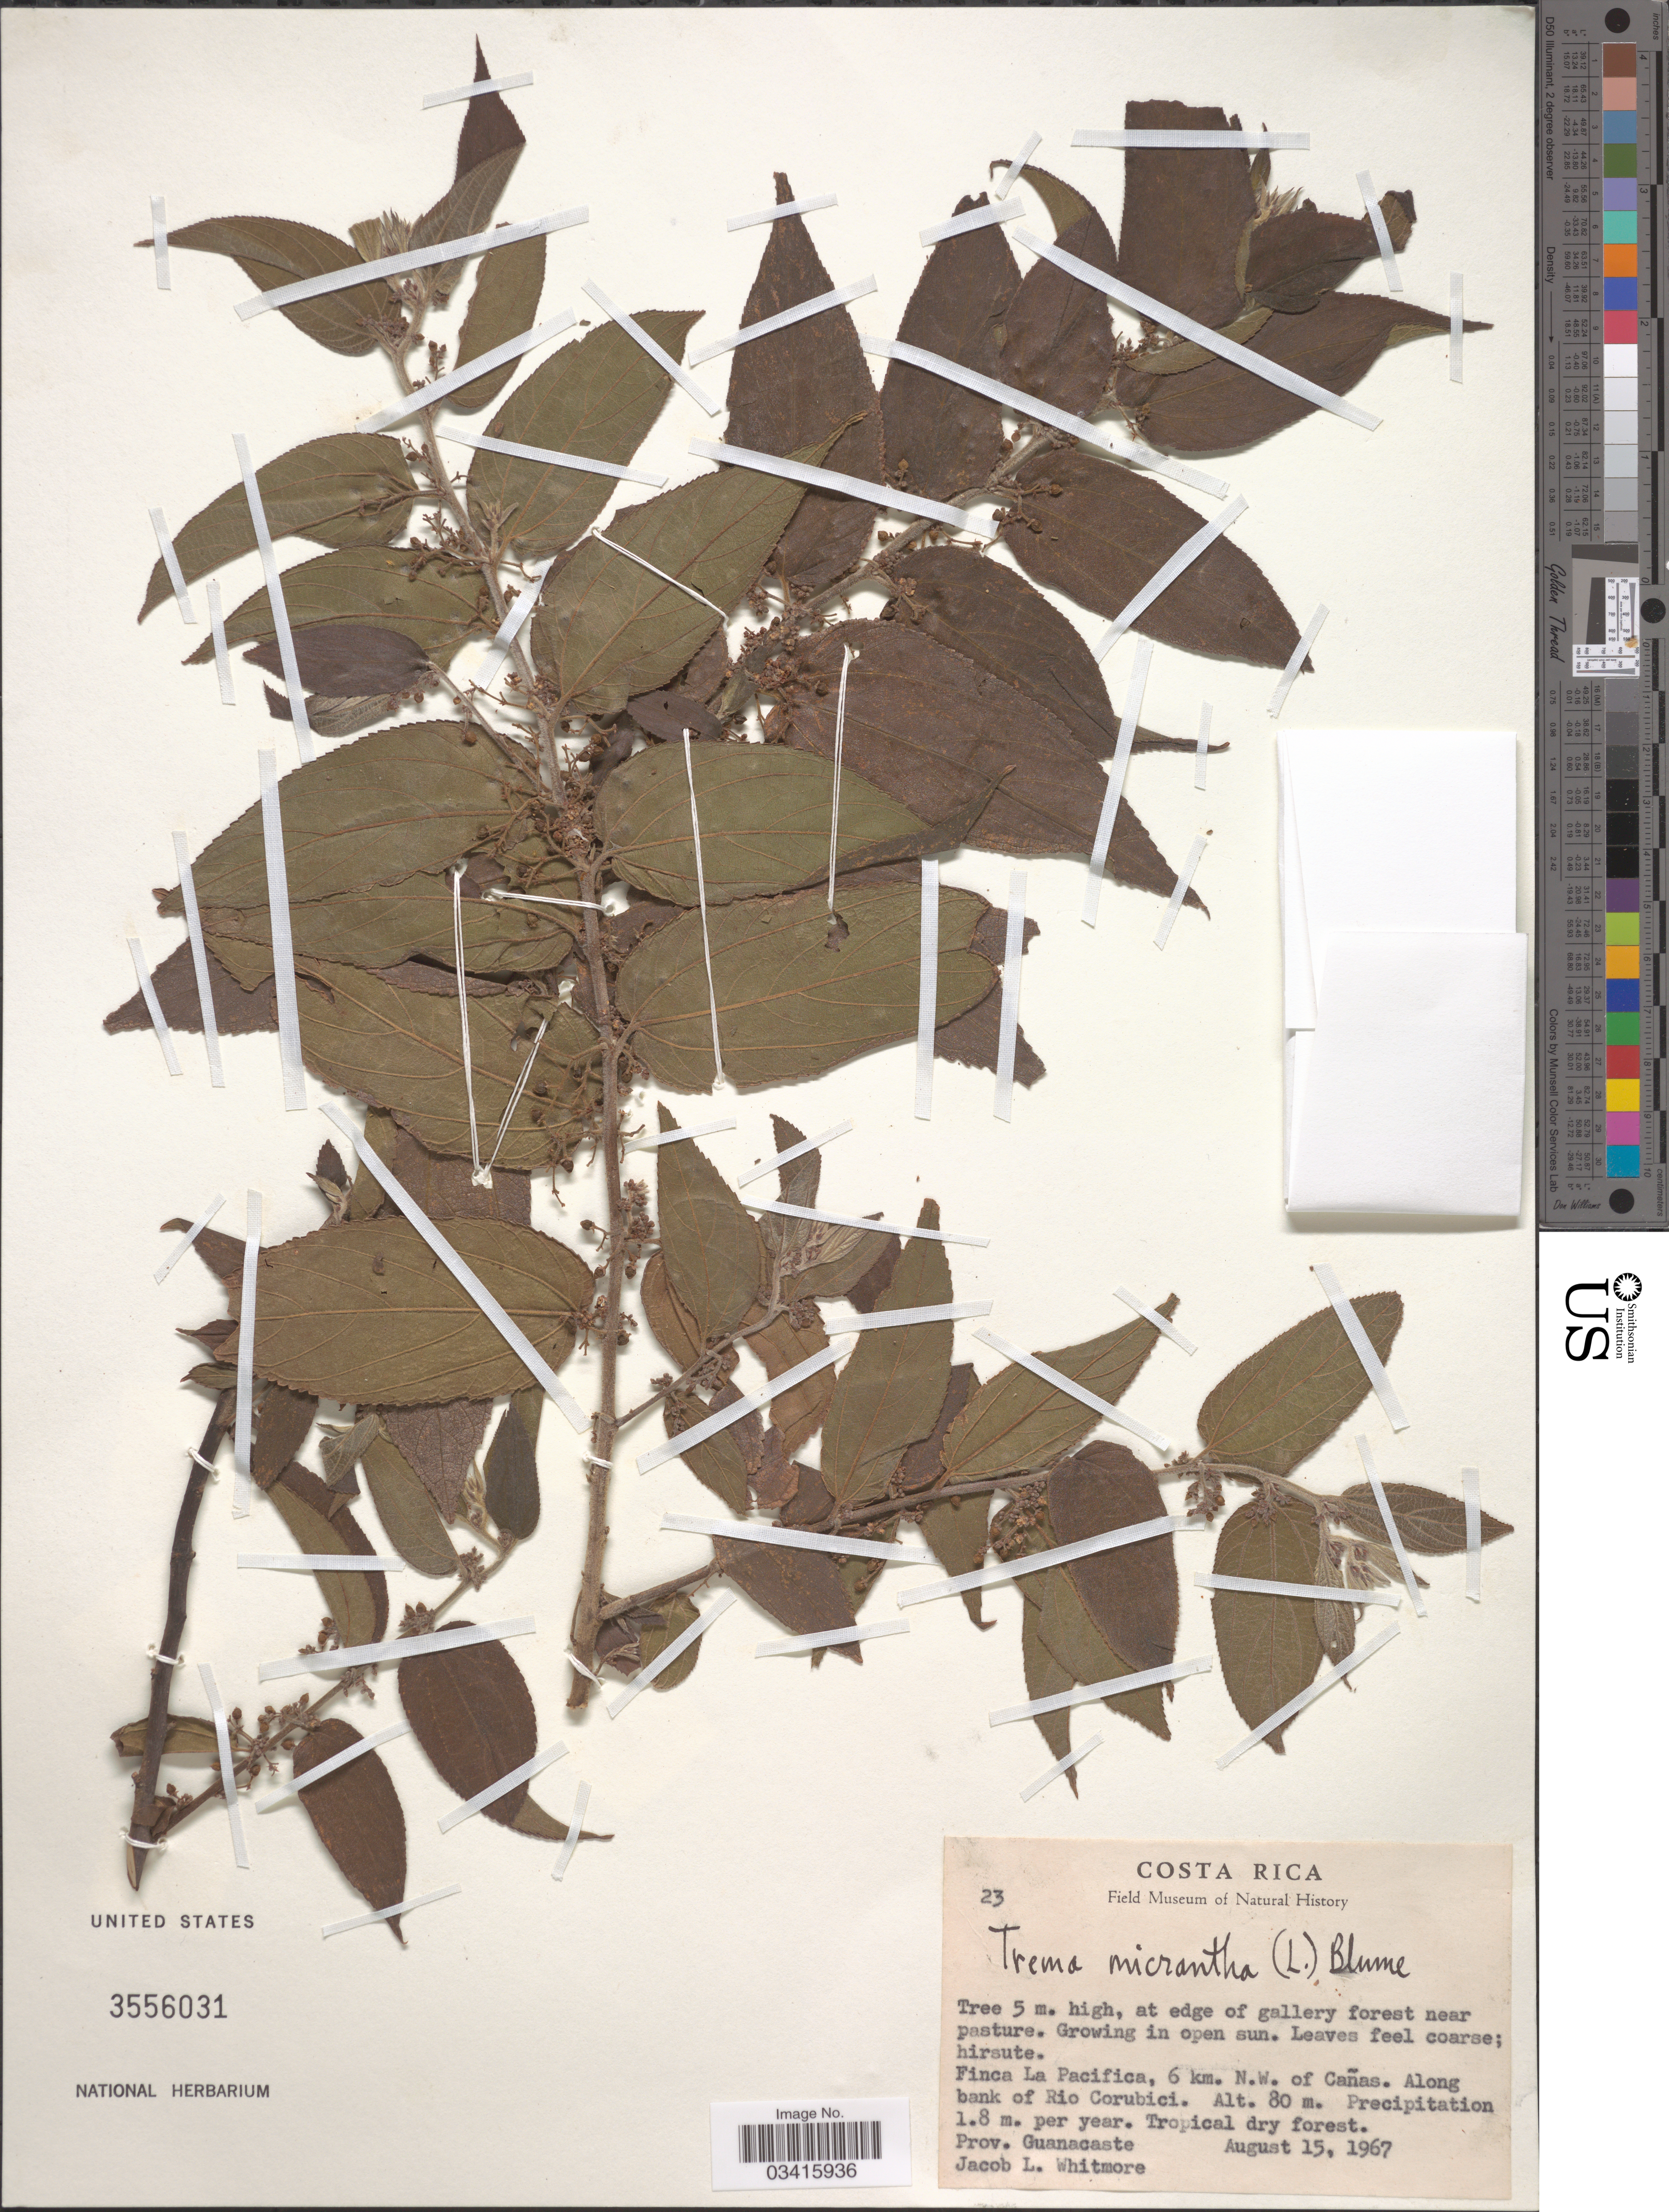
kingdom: Plantae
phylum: Tracheophyta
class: Magnoliopsida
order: Rosales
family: Cannabaceae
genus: Trema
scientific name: Trema micranthum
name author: (L.) Blume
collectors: J. Whitmore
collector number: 23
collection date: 1967-08-15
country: Costa Rica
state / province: Guanacaste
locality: Finca La Pacifica, 6 km. N.W. of Cañas. Along bank of Rio Corubici.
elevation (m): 80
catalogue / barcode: US 3556031